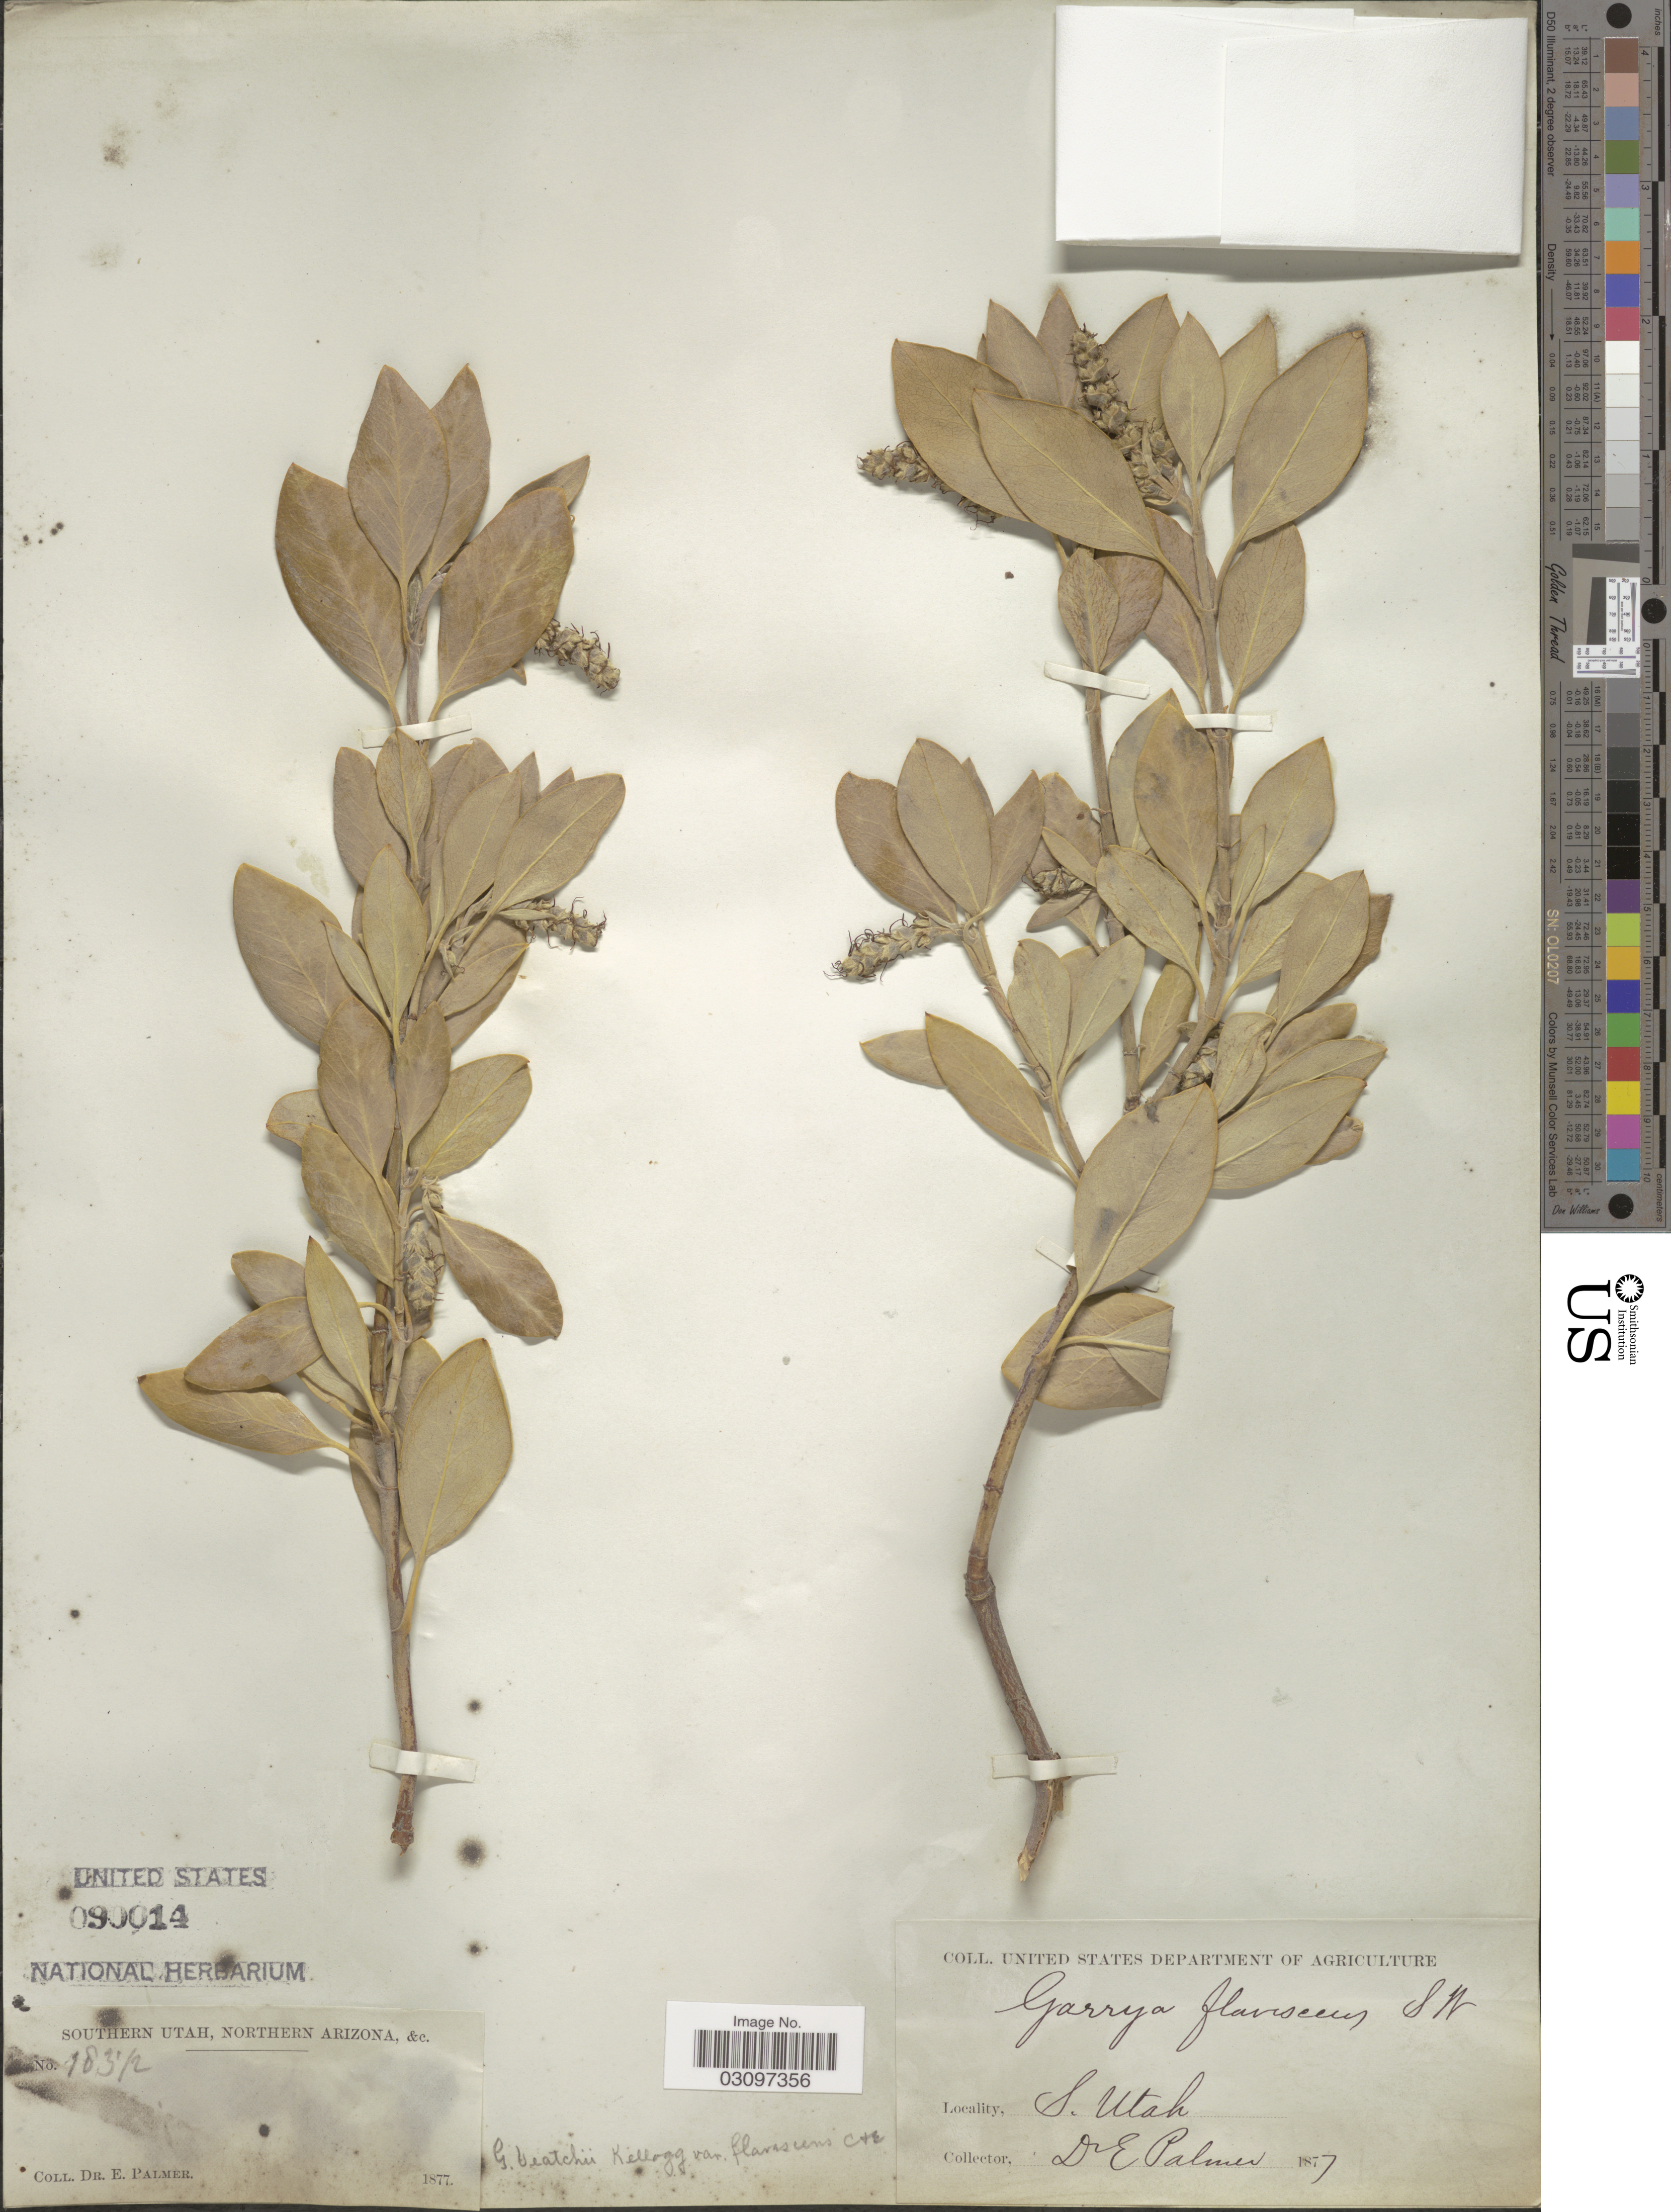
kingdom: Plantae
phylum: Tracheophyta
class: Magnoliopsida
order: Garryales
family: Garryaceae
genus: Garrya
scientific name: Garrya flavescens subsp. flavescens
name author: S. Watson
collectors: E. Palmer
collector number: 183½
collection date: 1877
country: United States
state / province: Utah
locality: Southern Utah.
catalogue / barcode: US 90014